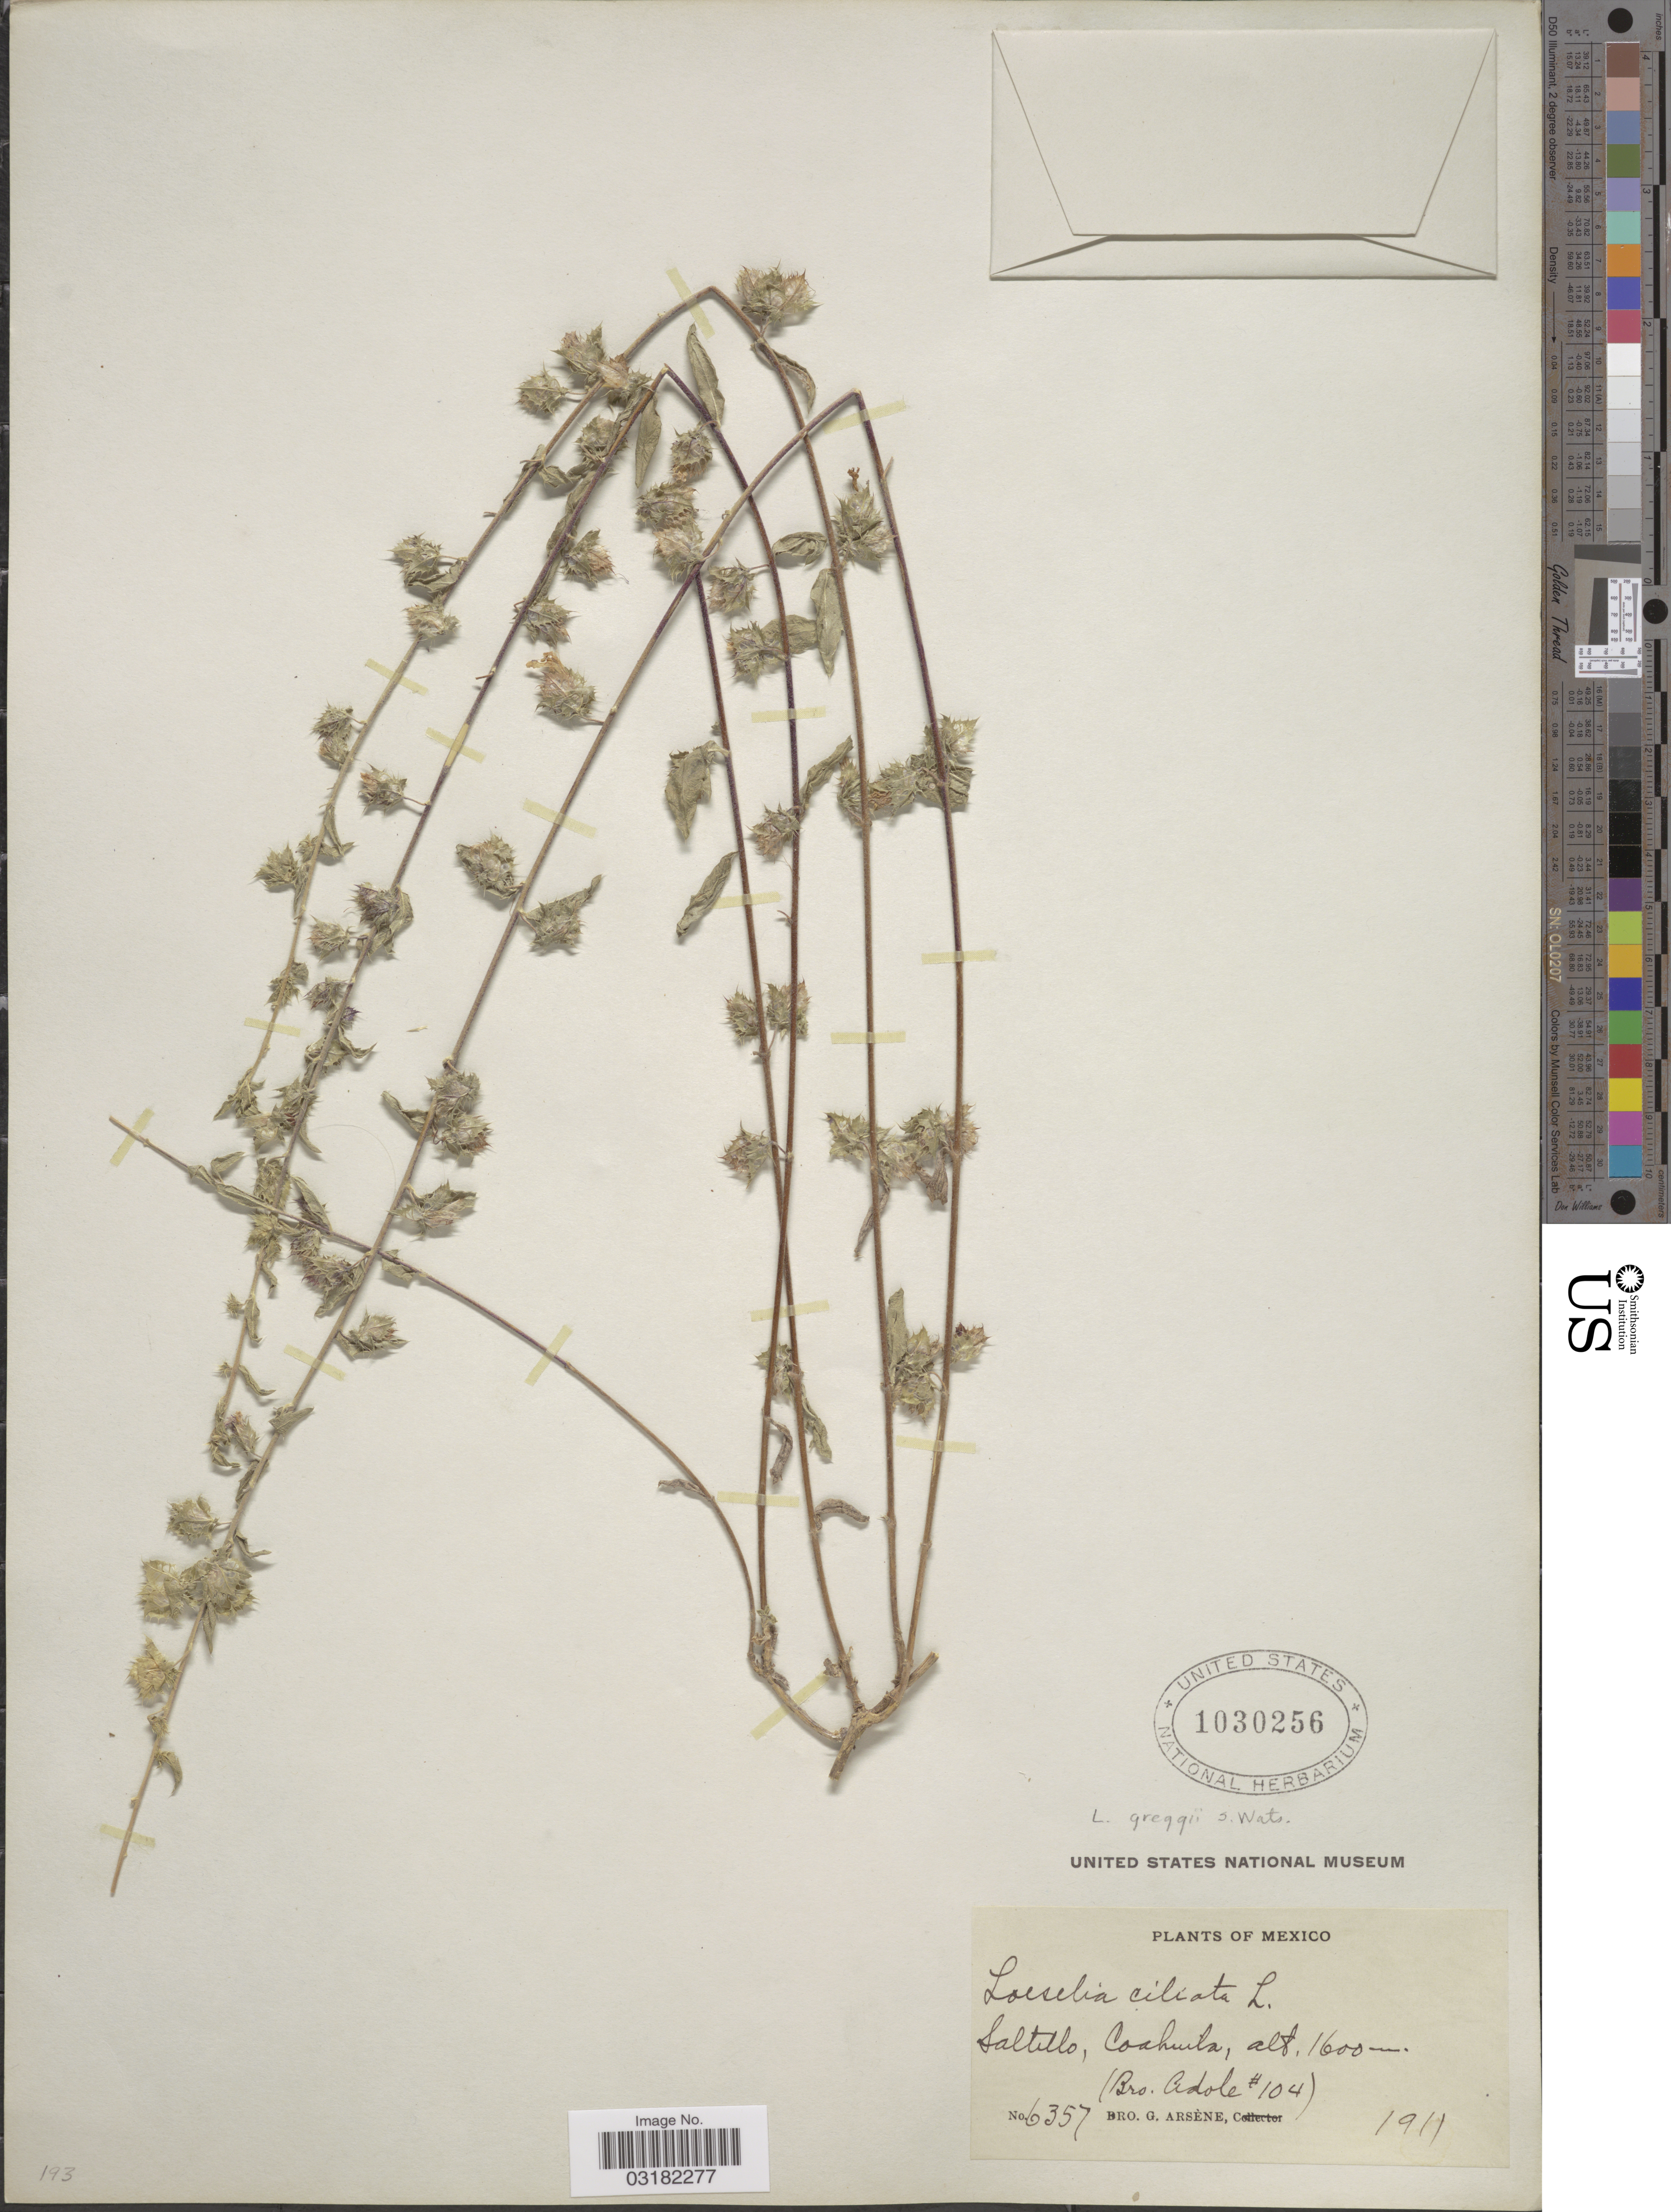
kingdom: Plantae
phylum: Tracheophyta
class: Magnoliopsida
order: Ericales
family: Polemoniaceae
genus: Loeselia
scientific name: Loeselia ciliata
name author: L.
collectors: Bro. Adole & F. Hyacinth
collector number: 104/6357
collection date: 1911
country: Mexico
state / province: Coahuila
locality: Saltillo.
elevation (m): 1600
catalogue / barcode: US 1030256